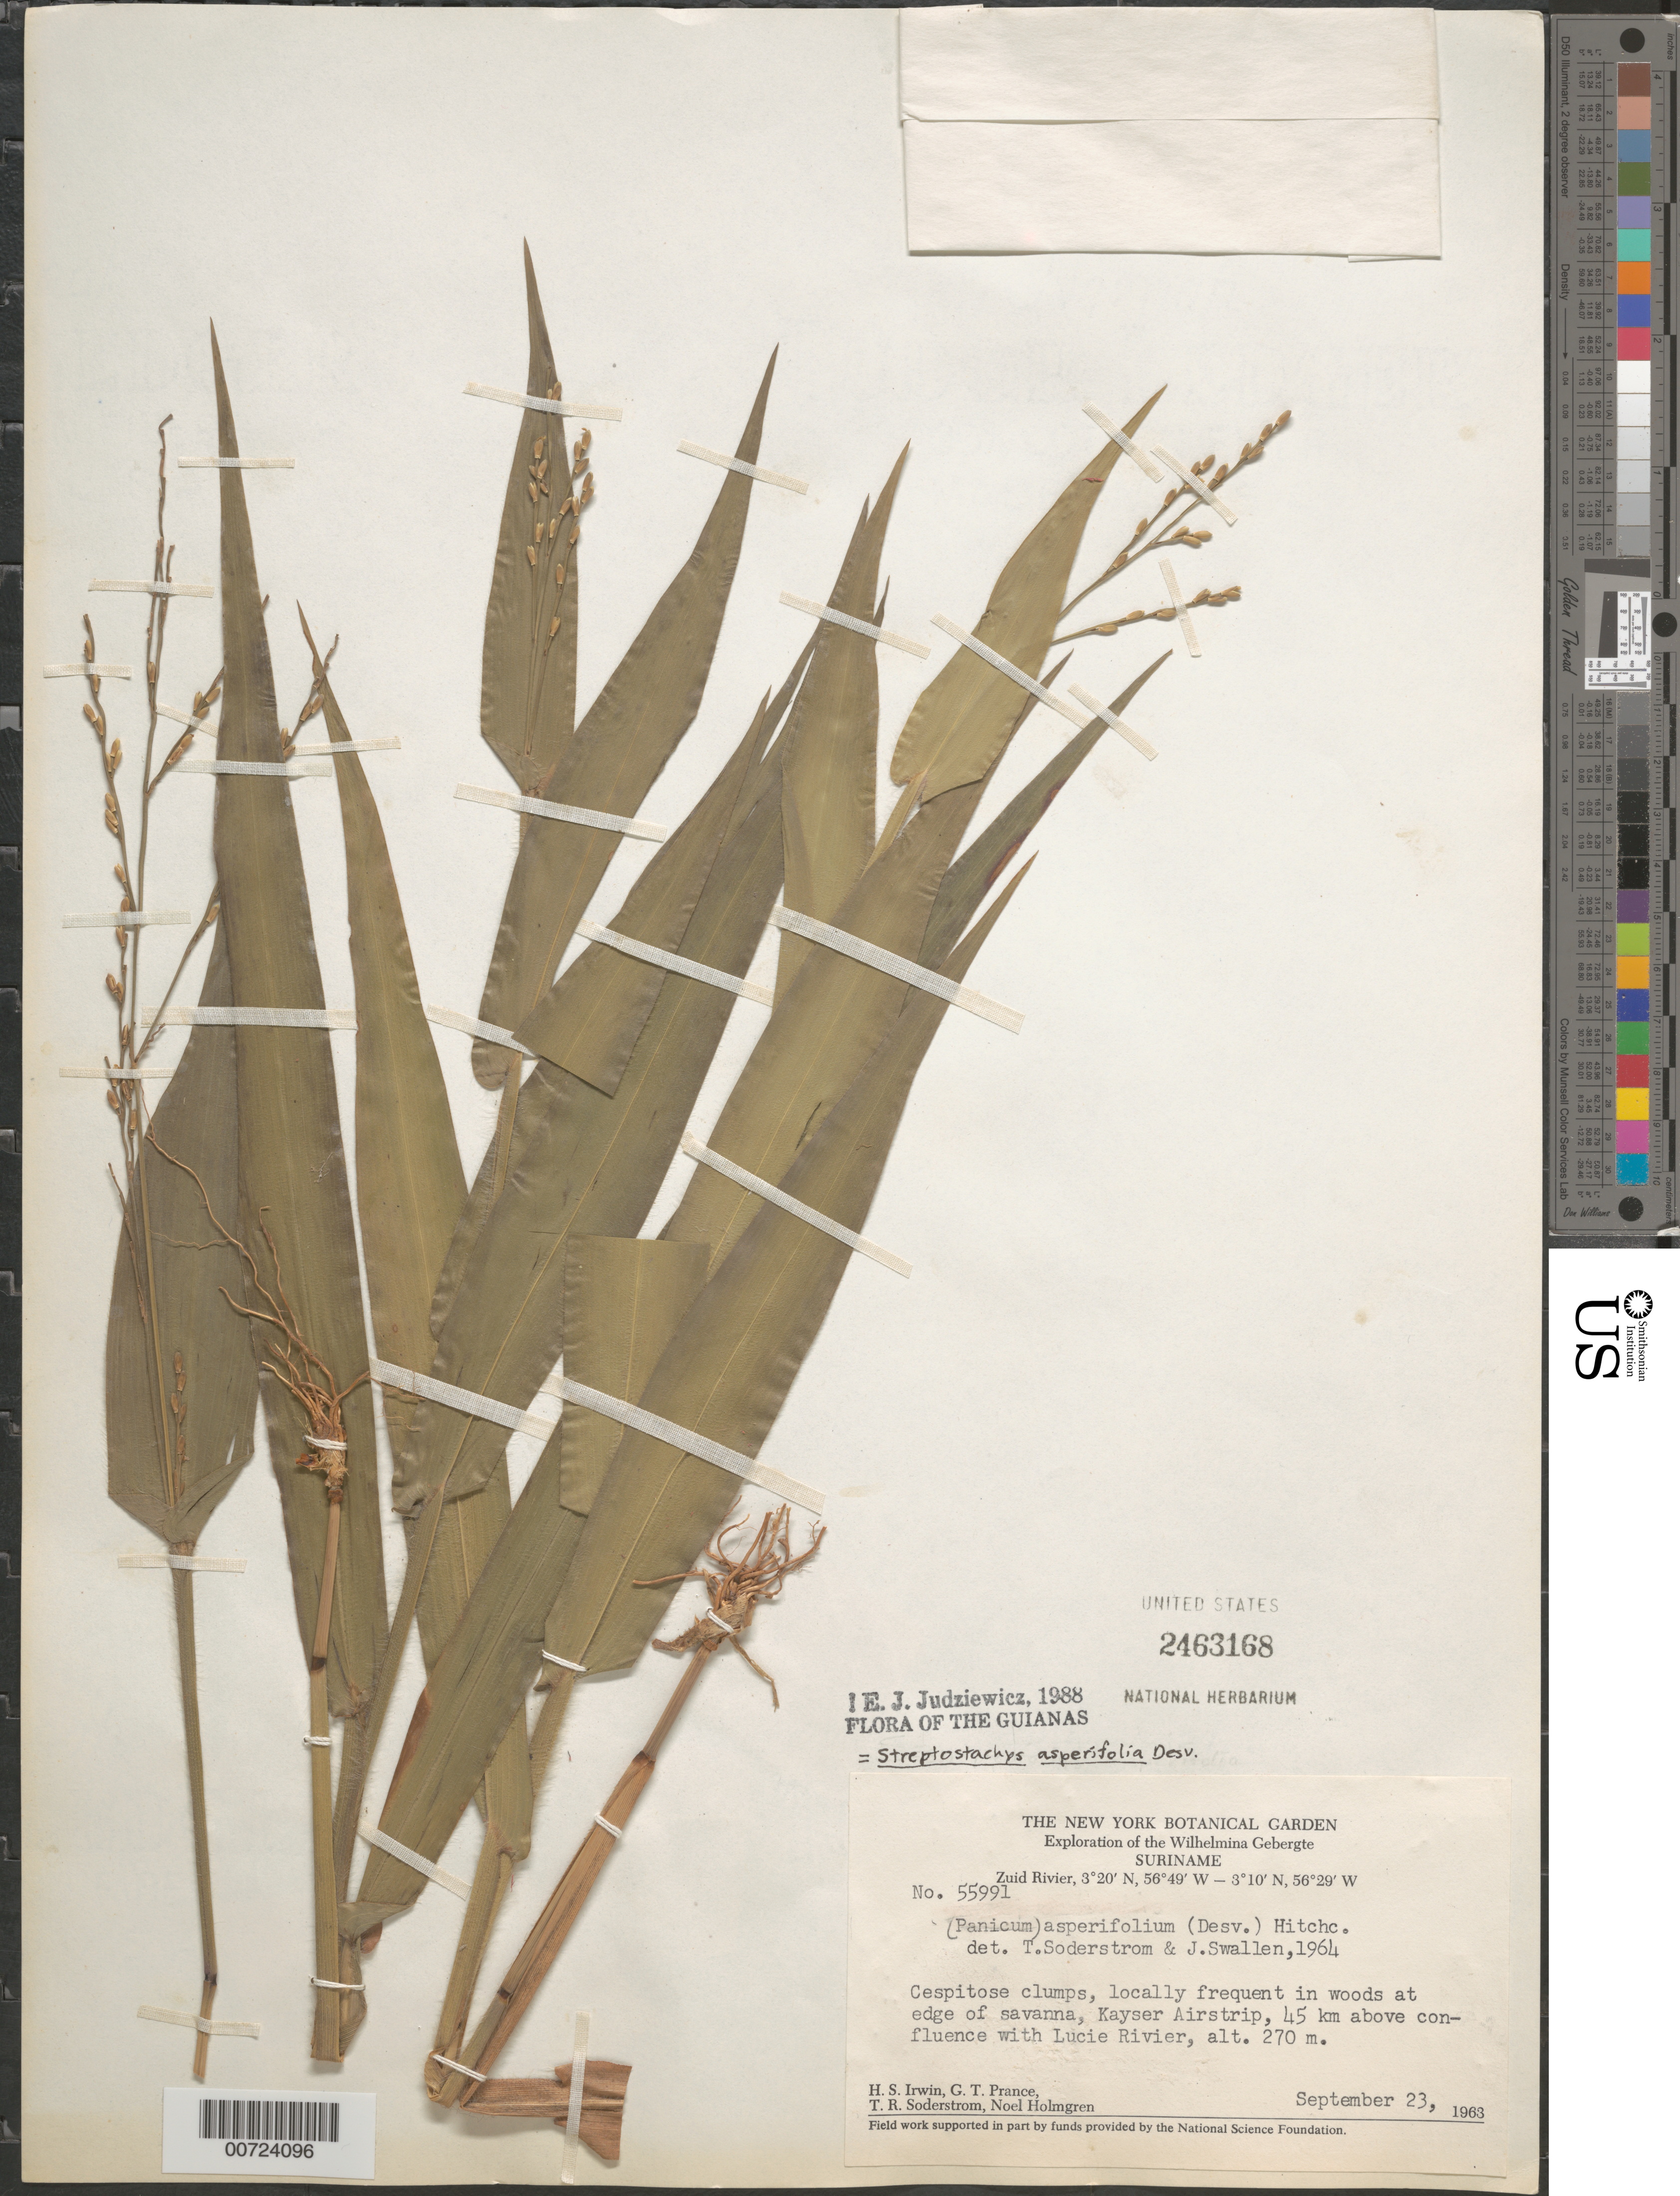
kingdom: Plantae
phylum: Tracheophyta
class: Liliopsida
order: Poales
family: Poaceae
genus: Streptostachys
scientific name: Streptostachys asperifolia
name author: Desv.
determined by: Judziewicz, E. J.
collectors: H. Irwin, G. T. Prance, T. R. Soderstrom & N. H. Holmgren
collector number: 55991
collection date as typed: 23-Sep-63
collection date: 1963-09-23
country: Suriname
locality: Kayser Airstrip, Zuid R., 45 km above confl. with Lucie R., Wilhelmina Gebergte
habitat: Woods at edge of savanna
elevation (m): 270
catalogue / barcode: US 2463168